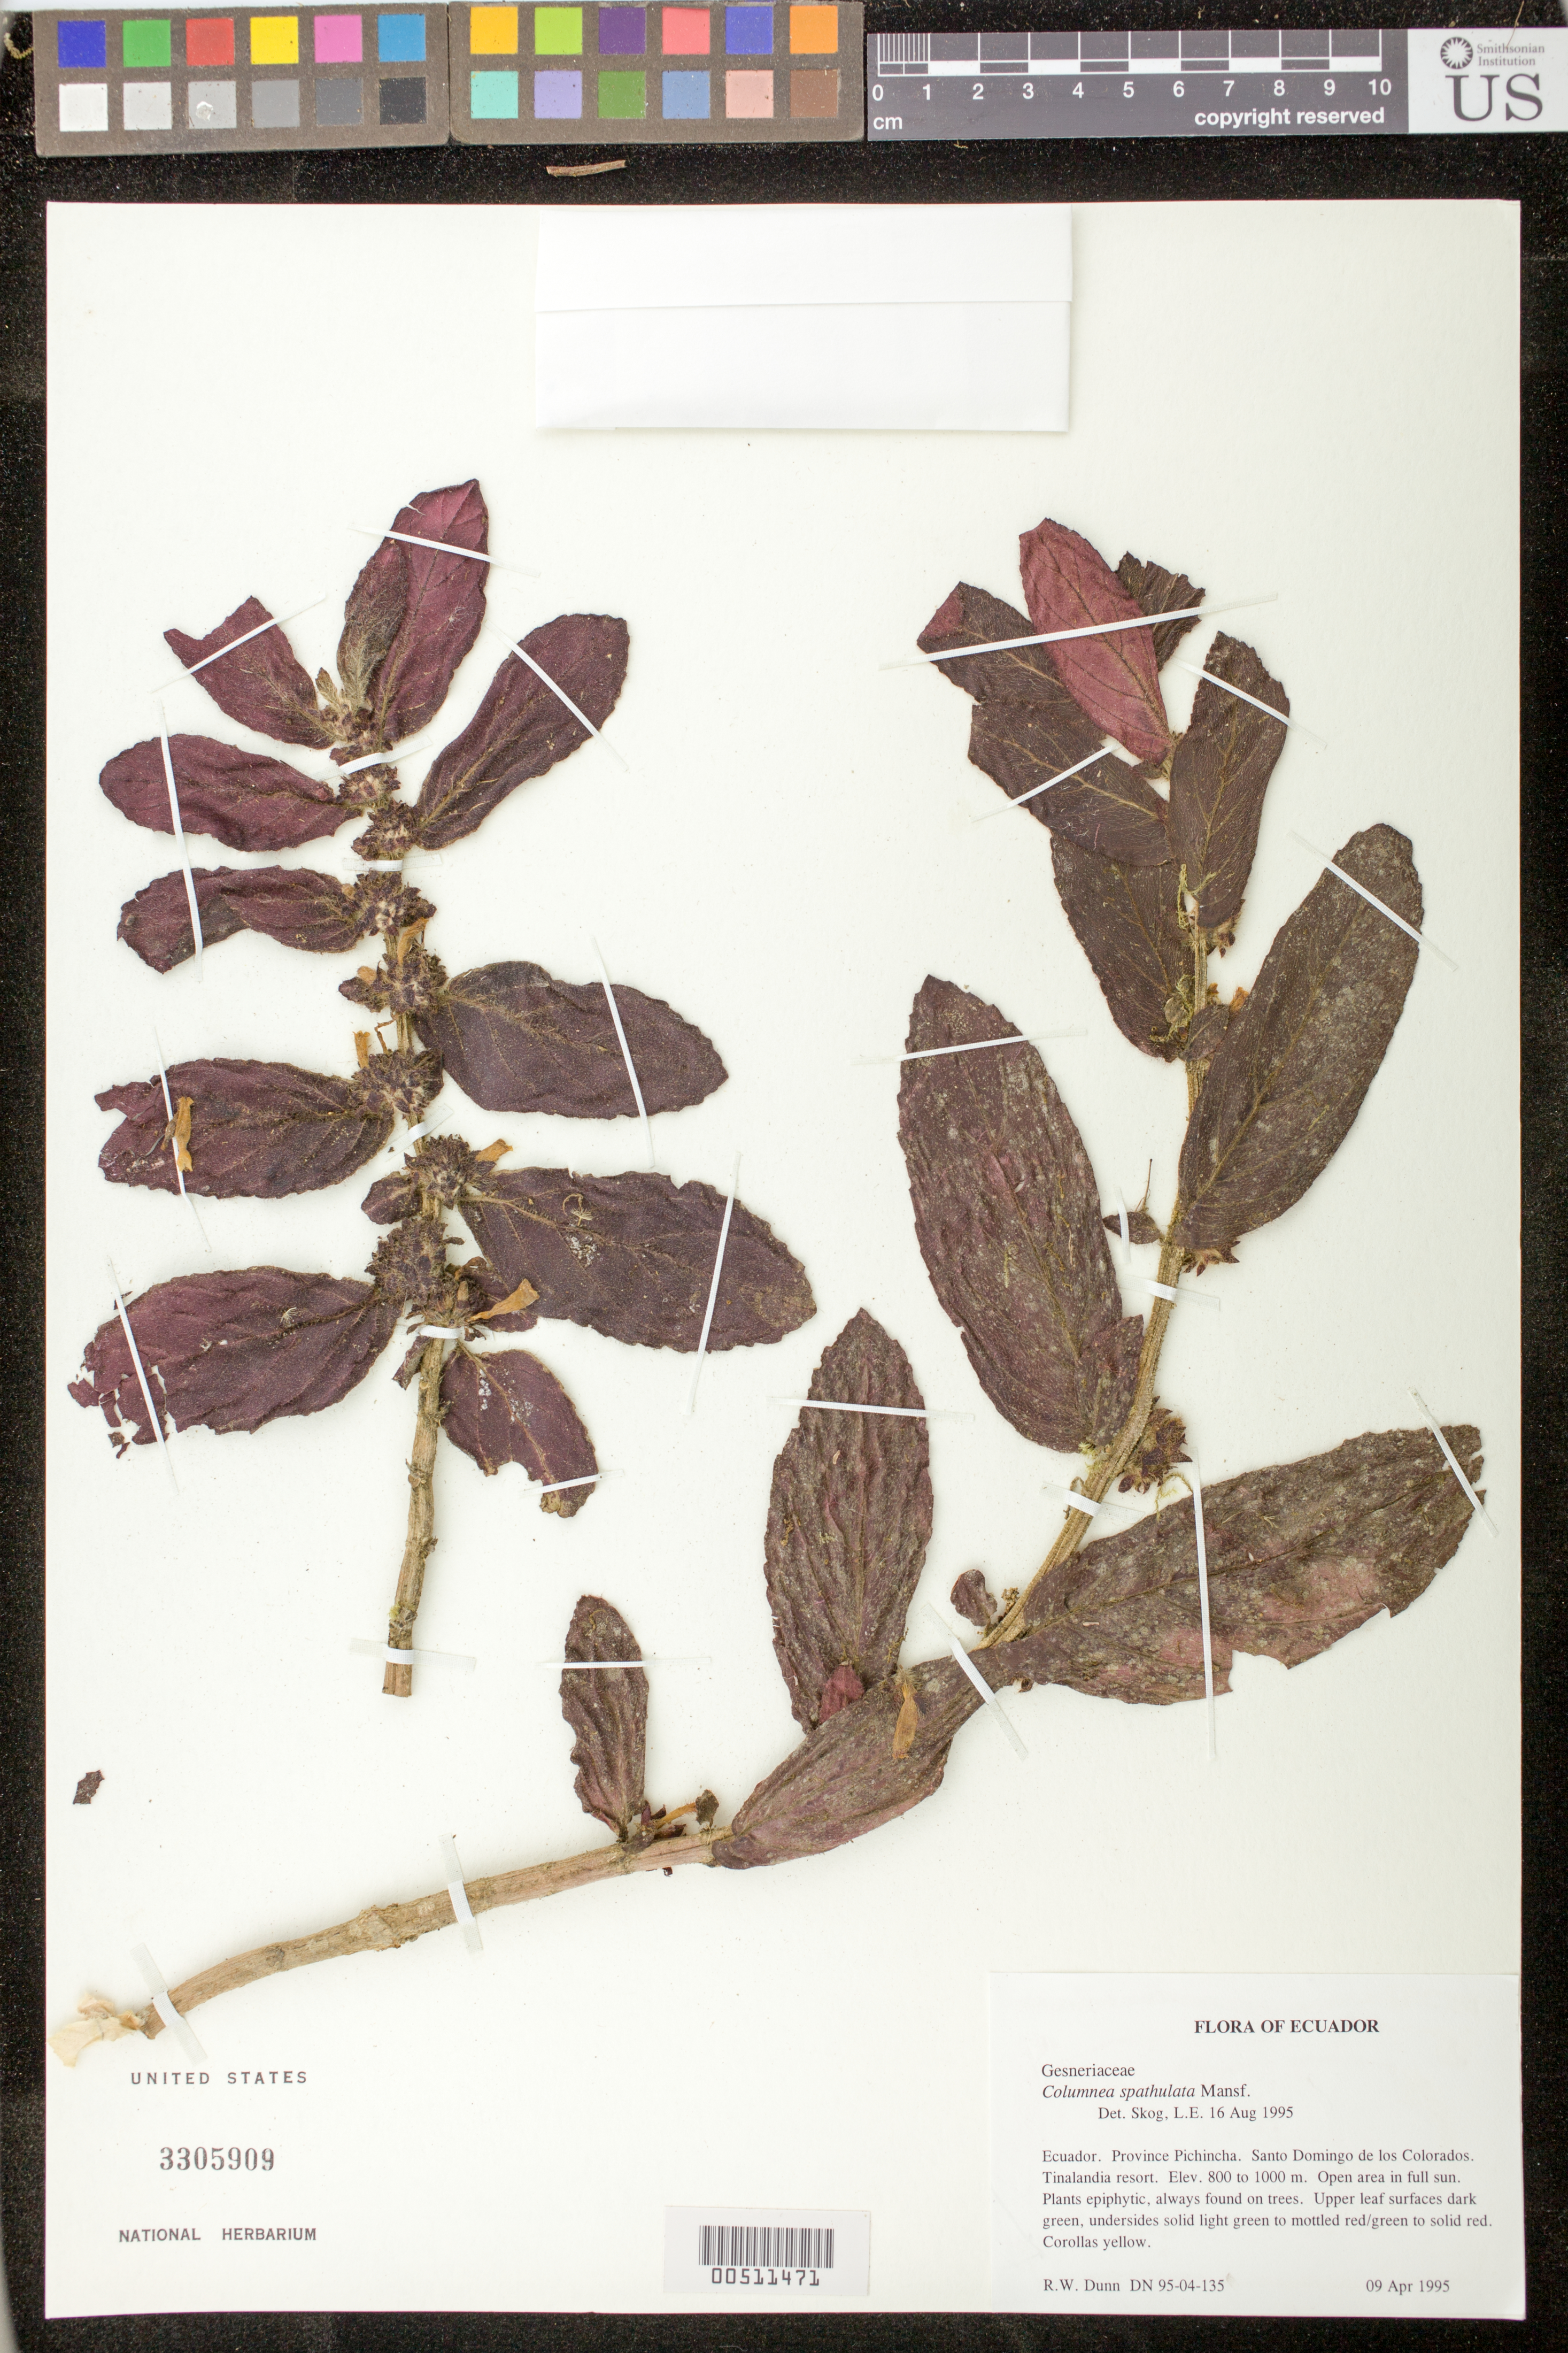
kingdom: Plantae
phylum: Tracheophyta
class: Magnoliopsida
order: Lamiales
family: Gesneriaceae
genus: Columnea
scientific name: Columnea spathulata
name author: Mansf.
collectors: R. Dunn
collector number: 9504135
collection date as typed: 09 Apr 1995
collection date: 1995-04-09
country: Ecuador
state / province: Pichincha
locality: Santo Domingo de los Colorados, Tinalandia resort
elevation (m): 800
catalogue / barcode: US 3305909